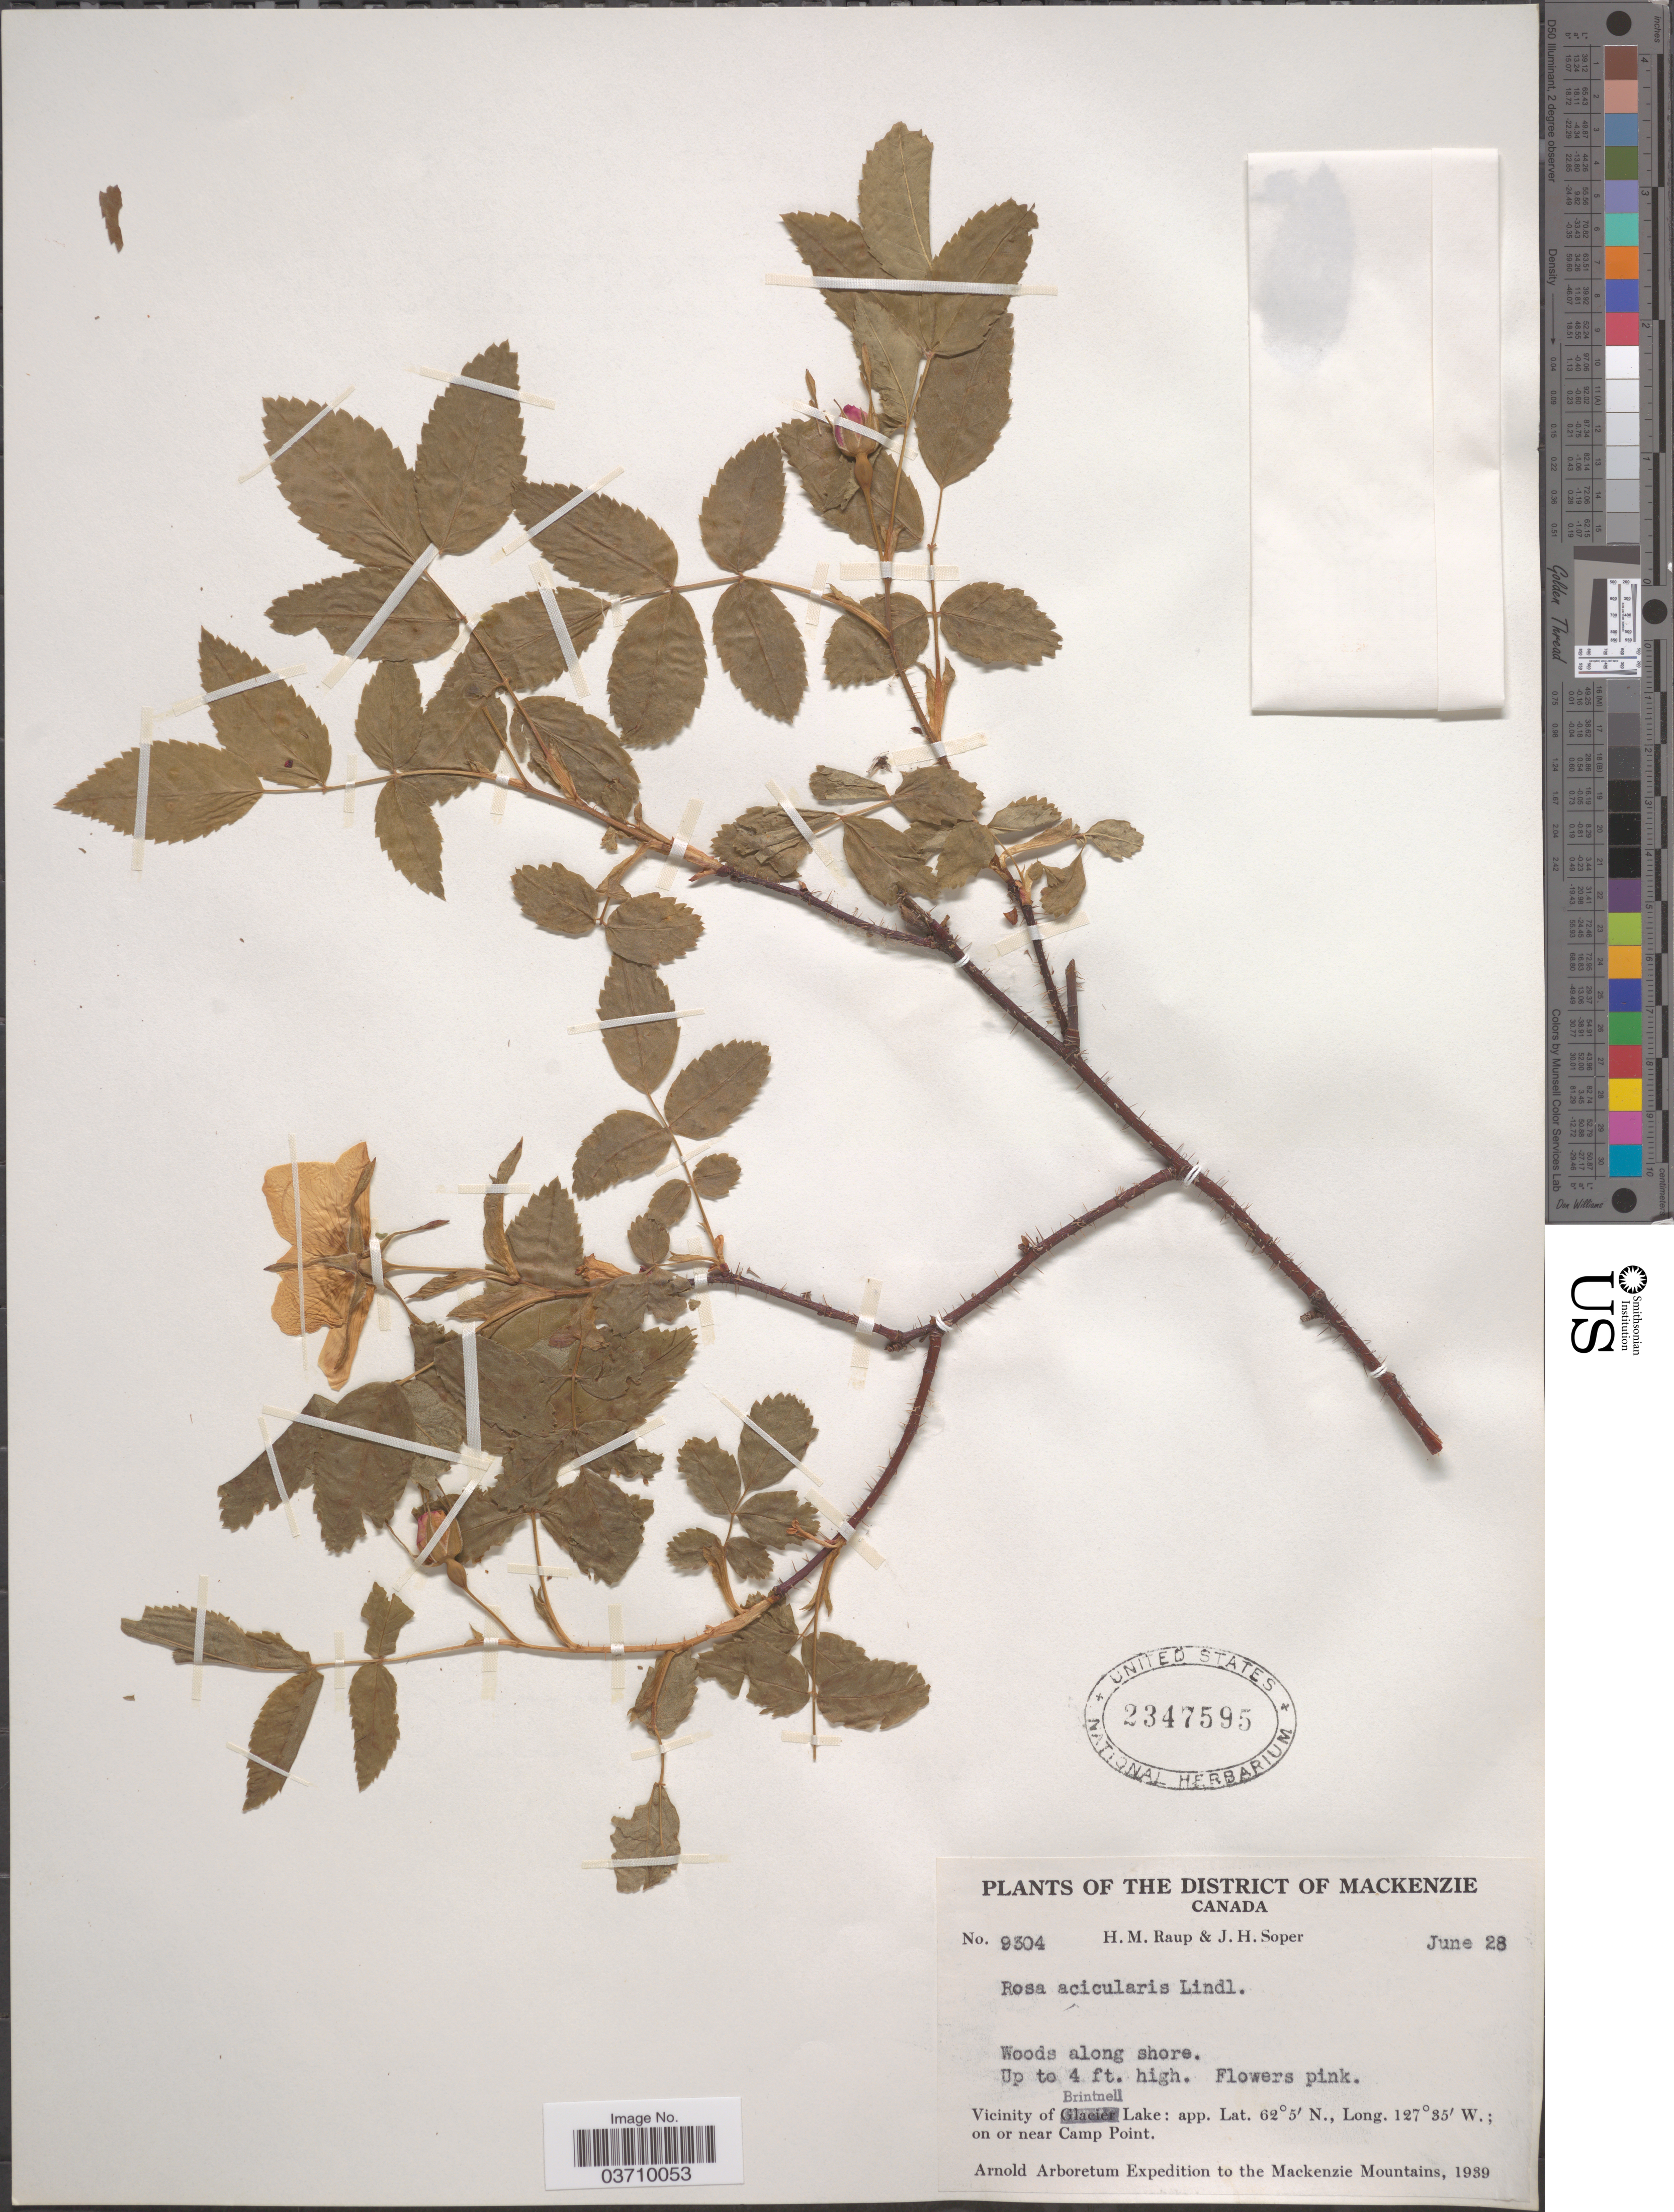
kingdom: Plantae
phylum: Tracheophyta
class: Magnoliopsida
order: Rosales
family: Rosaceae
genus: Rosa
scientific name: Rosa acicularis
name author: Lindl.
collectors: H. Raup & J. H. Soper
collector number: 9304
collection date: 1939-06-28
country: Canada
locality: The District of Mackenzie. Vicinity of Brintnell Lake. On or near Camp Point. Mackenzie Mountains.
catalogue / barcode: US 2347595